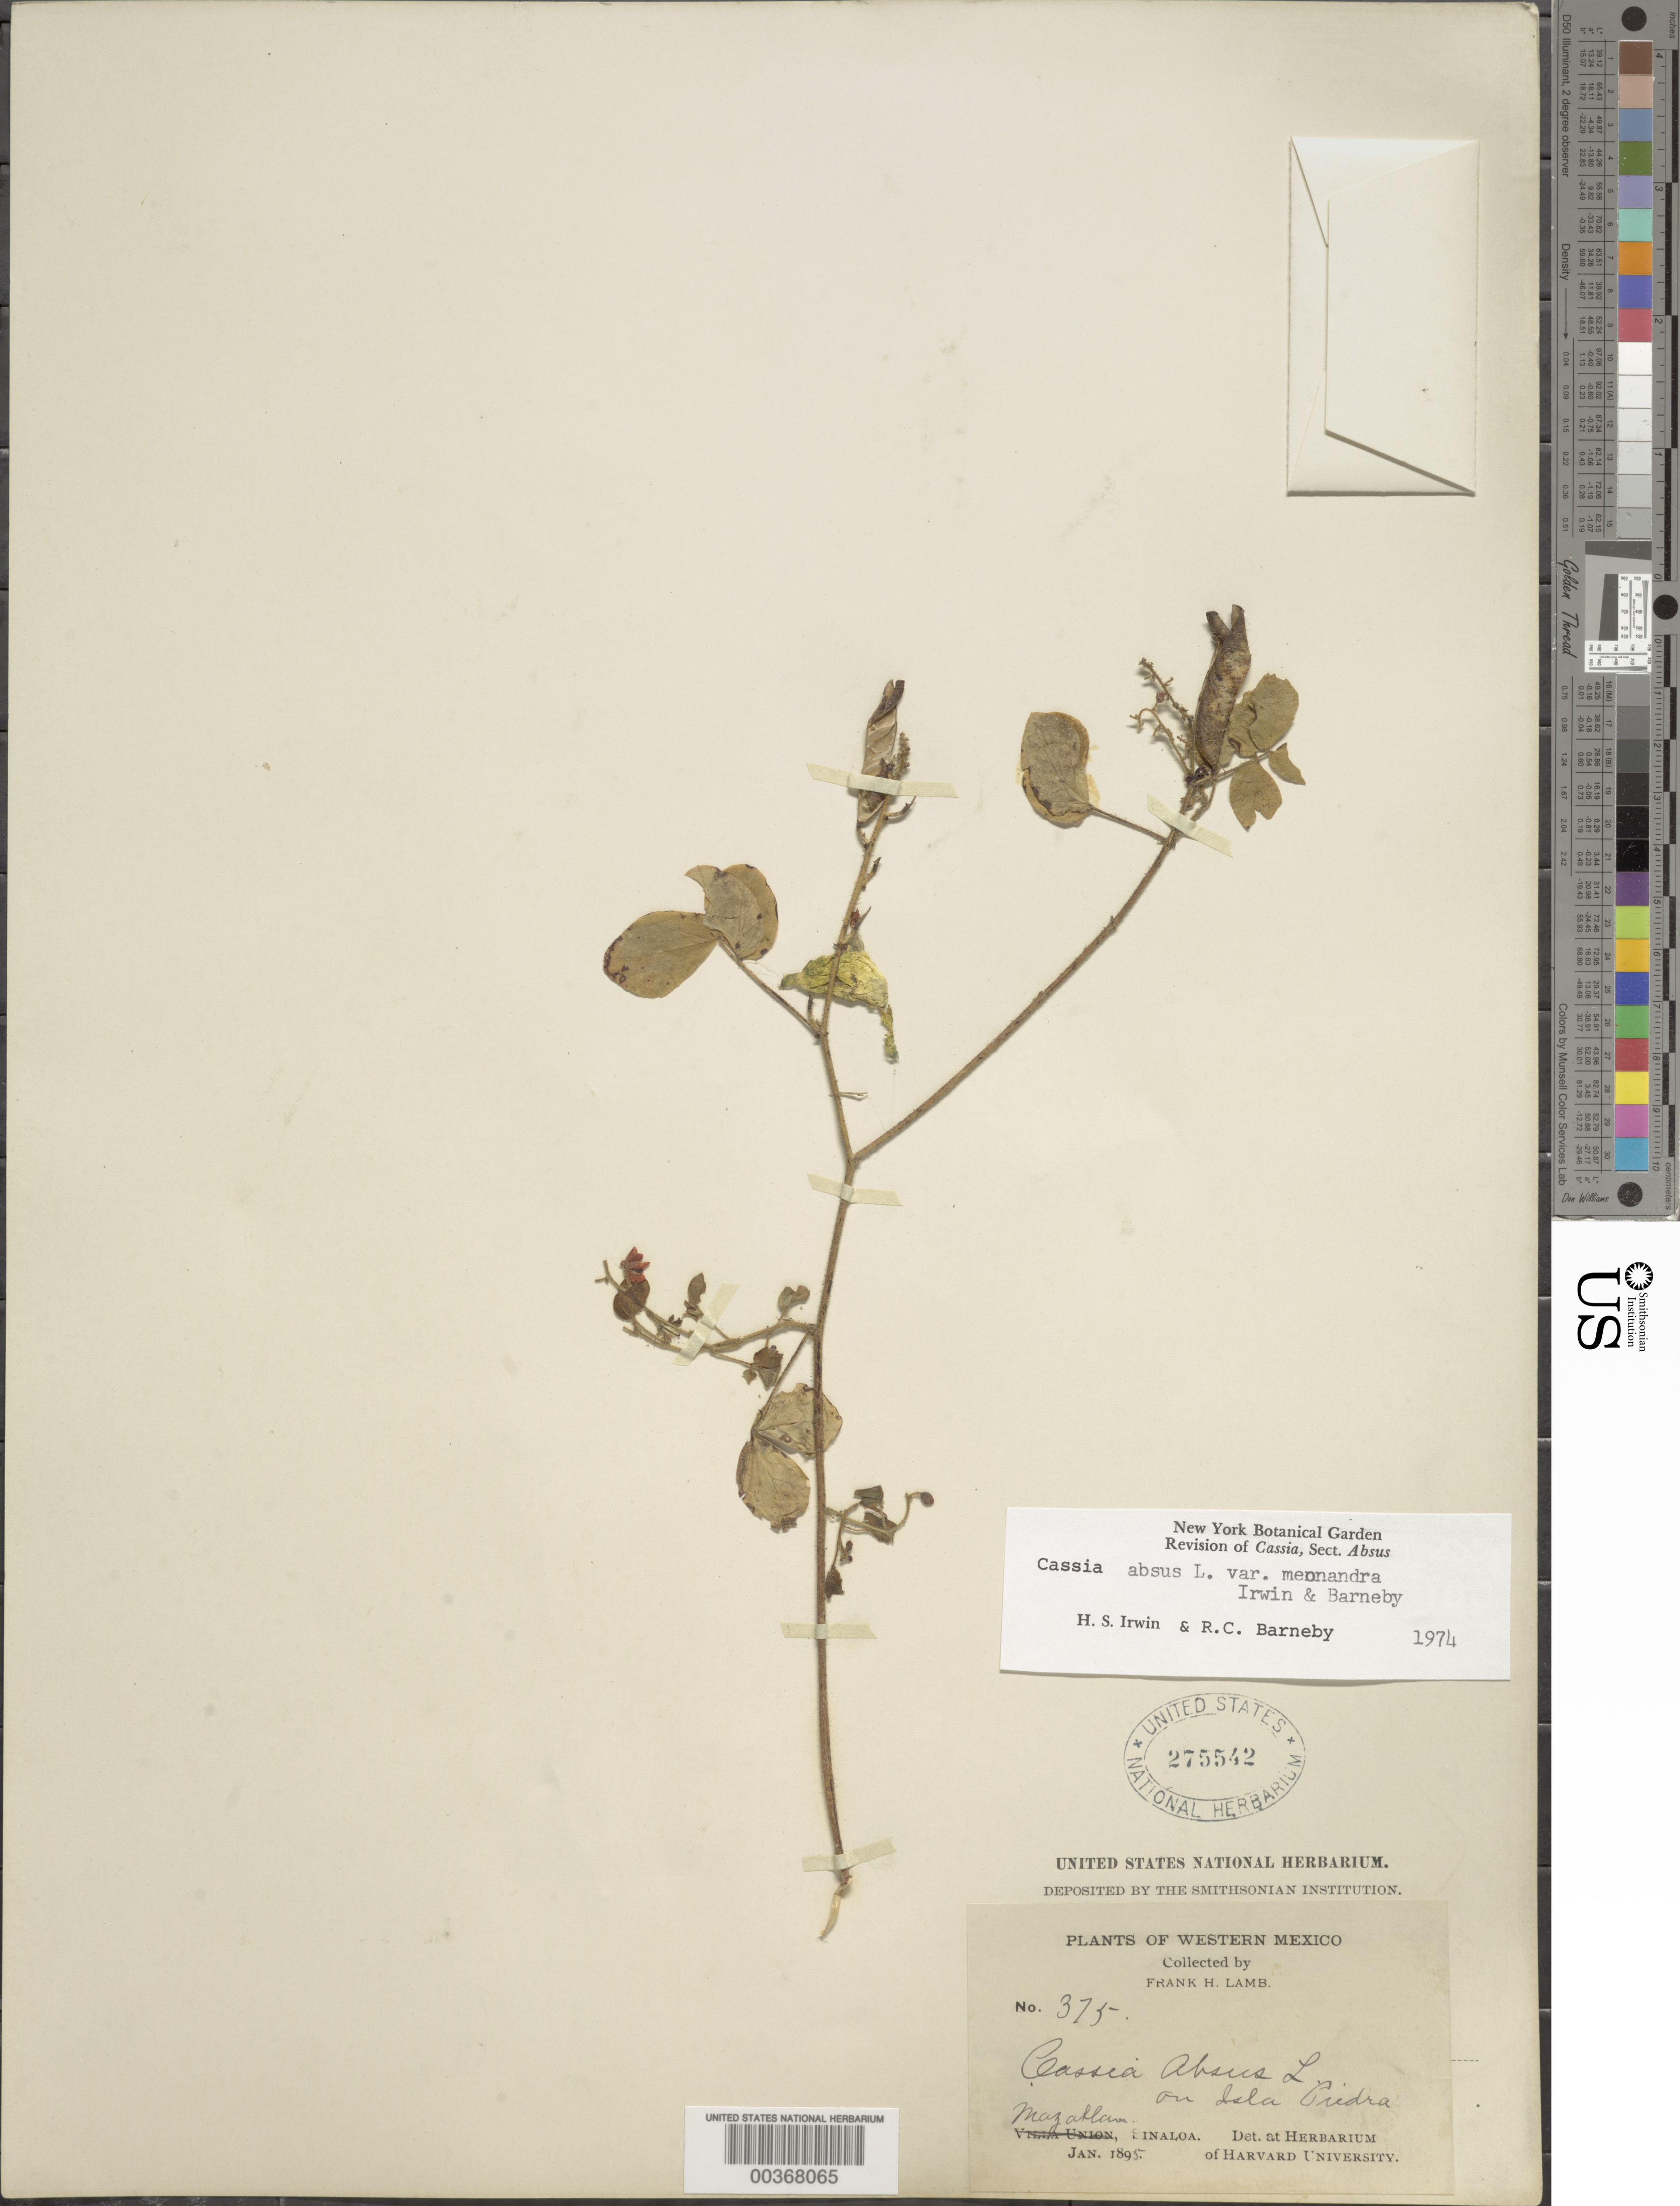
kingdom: Plantae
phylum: Tracheophyta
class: Magnoliopsida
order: Fabales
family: Fabaceae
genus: Chamaecrista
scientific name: Chamaecrista absus var. meonandra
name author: (H.S. Irwin & Barneby) H.S. Irwin & Barneby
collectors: F. H. Lamb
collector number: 375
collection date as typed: Jan 1 1895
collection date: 1895-01-01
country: Mexico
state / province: Sinaloa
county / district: Mazatlán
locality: Mazatlán.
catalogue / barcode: US 275542